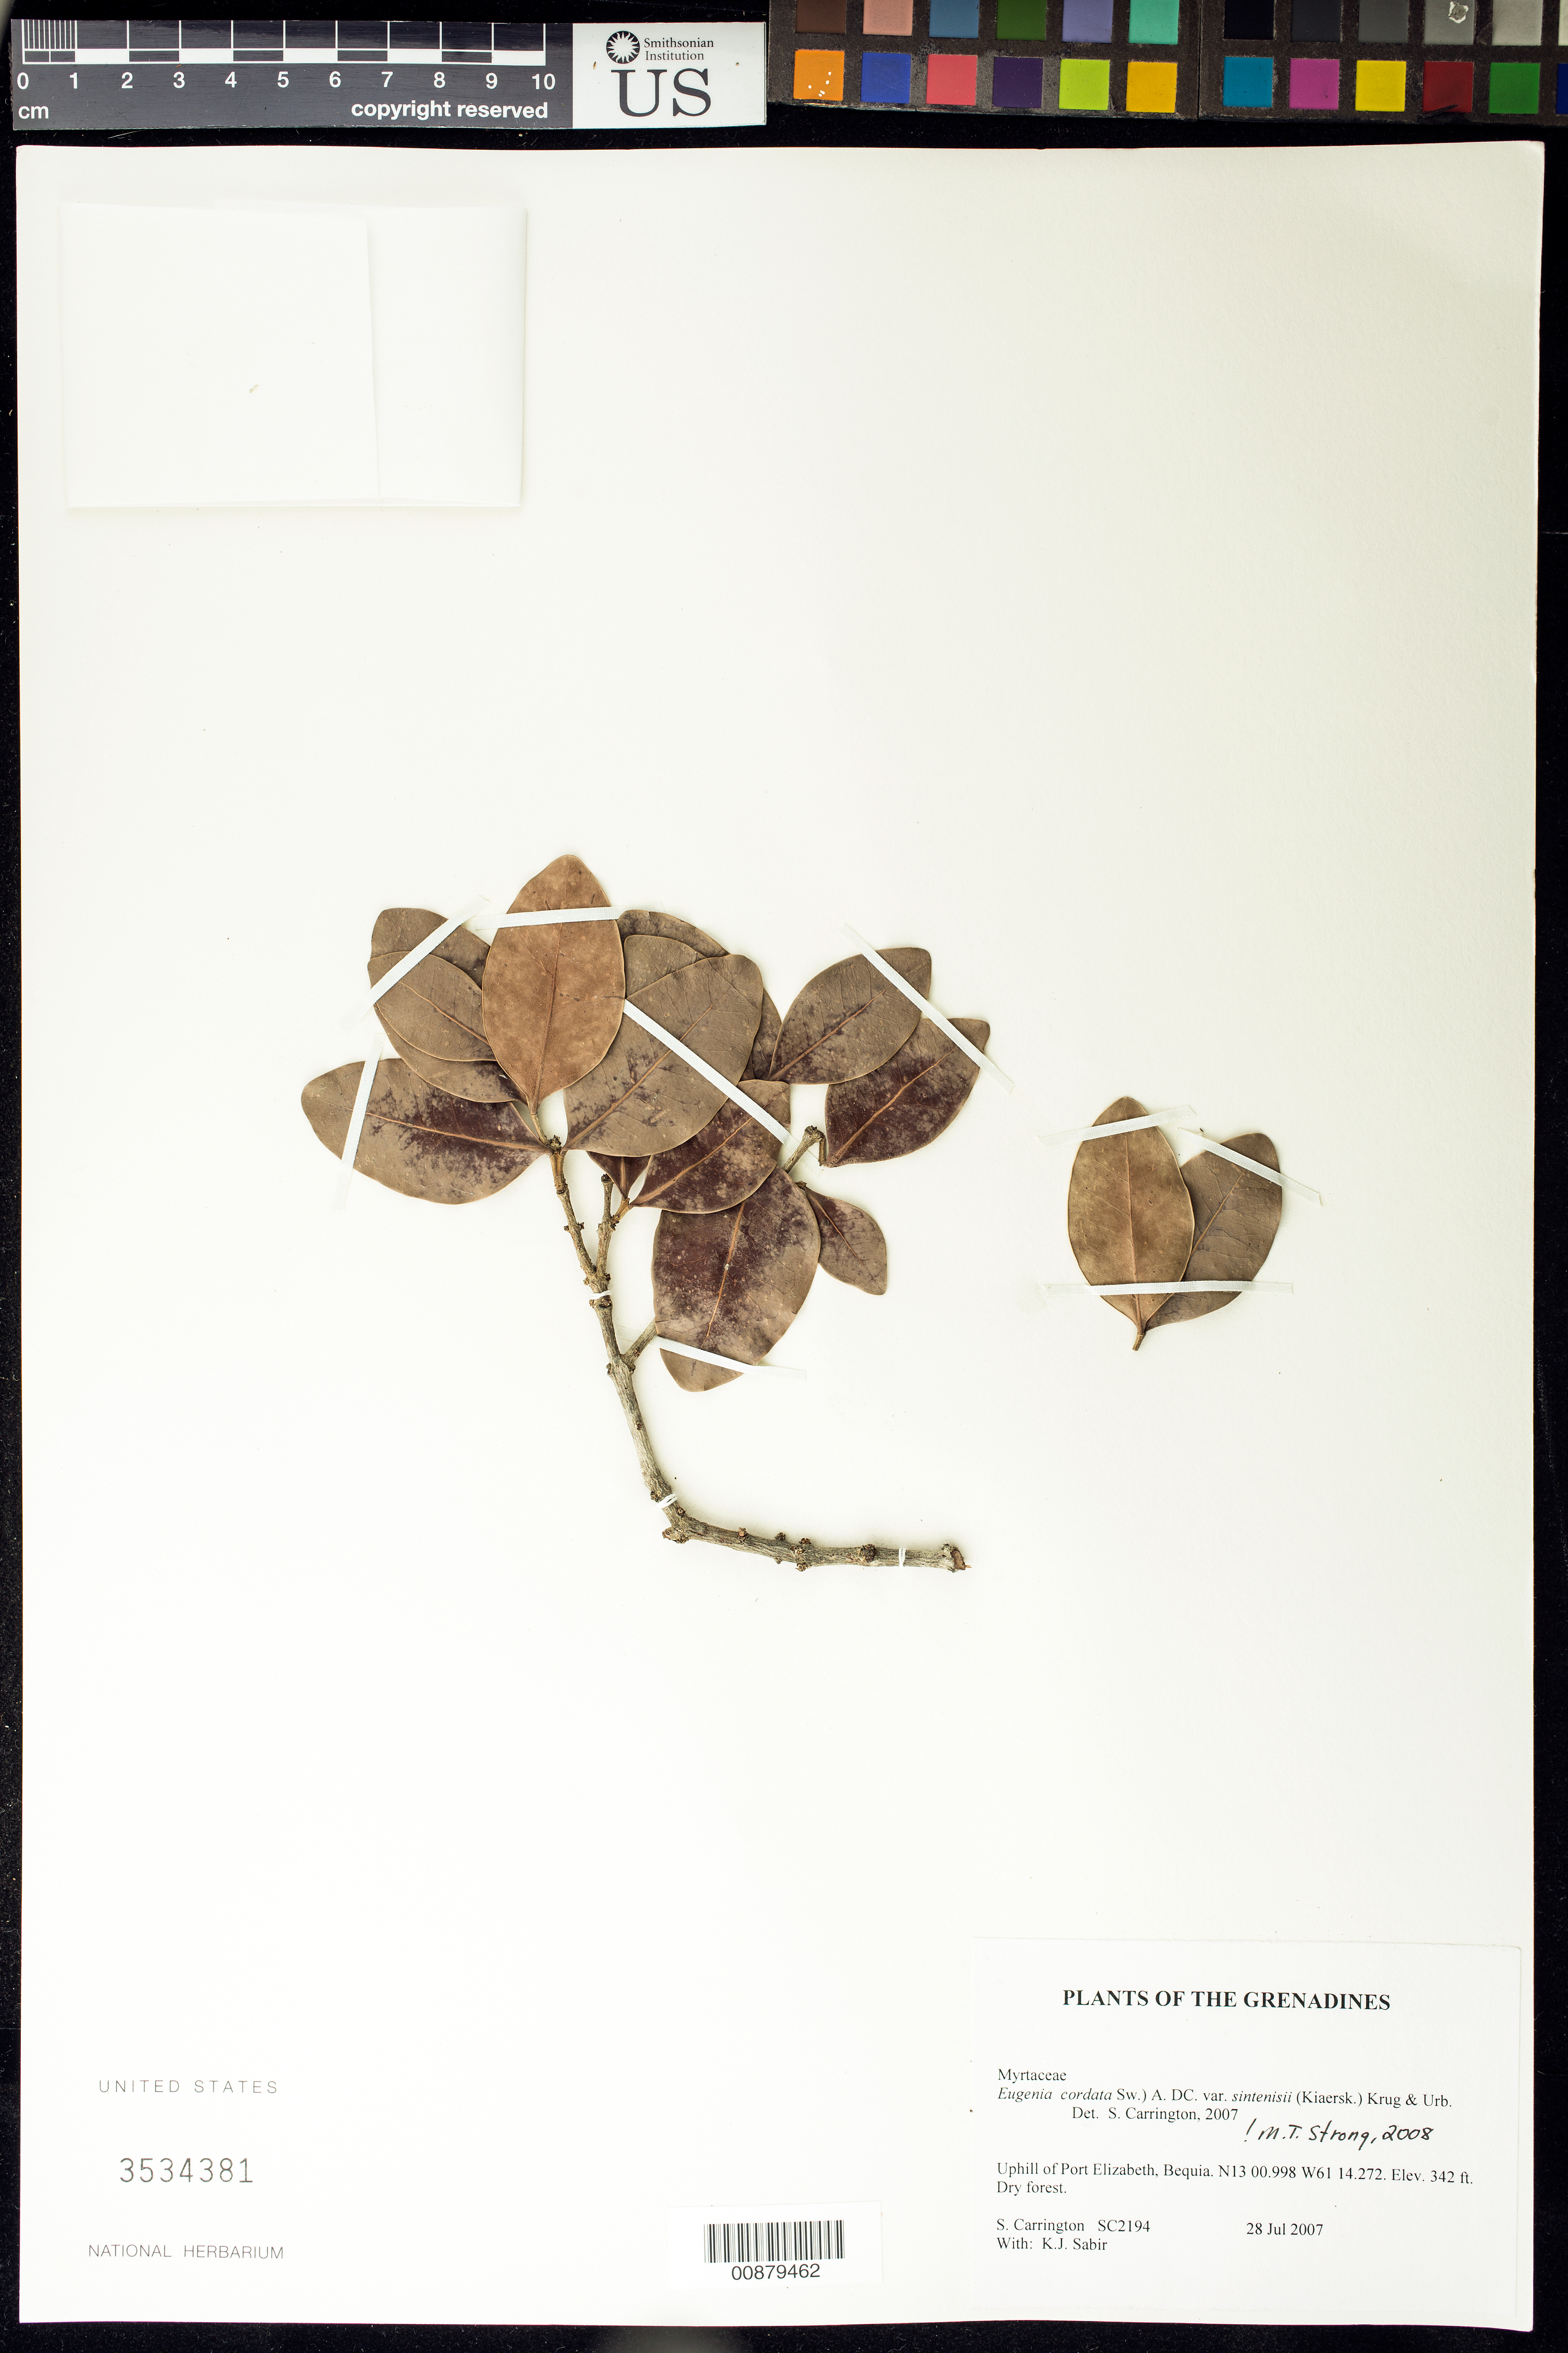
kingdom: Plantae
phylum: Tracheophyta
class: Magnoliopsida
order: Myrtales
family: Myrtaceae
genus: Eugenia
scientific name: Eugenia cordata var. sintenisii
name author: (Kiaersk.) Krug & Urb.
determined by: Strong, M. T., (US), Smithsonian Institution - National Museum of Natural History (UNITED STATES)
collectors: C. M. S. Carrington & K. Sabir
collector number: SC 2194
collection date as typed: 28 Jul 2007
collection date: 2007-07-28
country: St. Vincent - Grenadines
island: Bequia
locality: uphill of Port Elizabeth, Bequia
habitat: dry forest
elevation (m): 104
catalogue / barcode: US 3534381